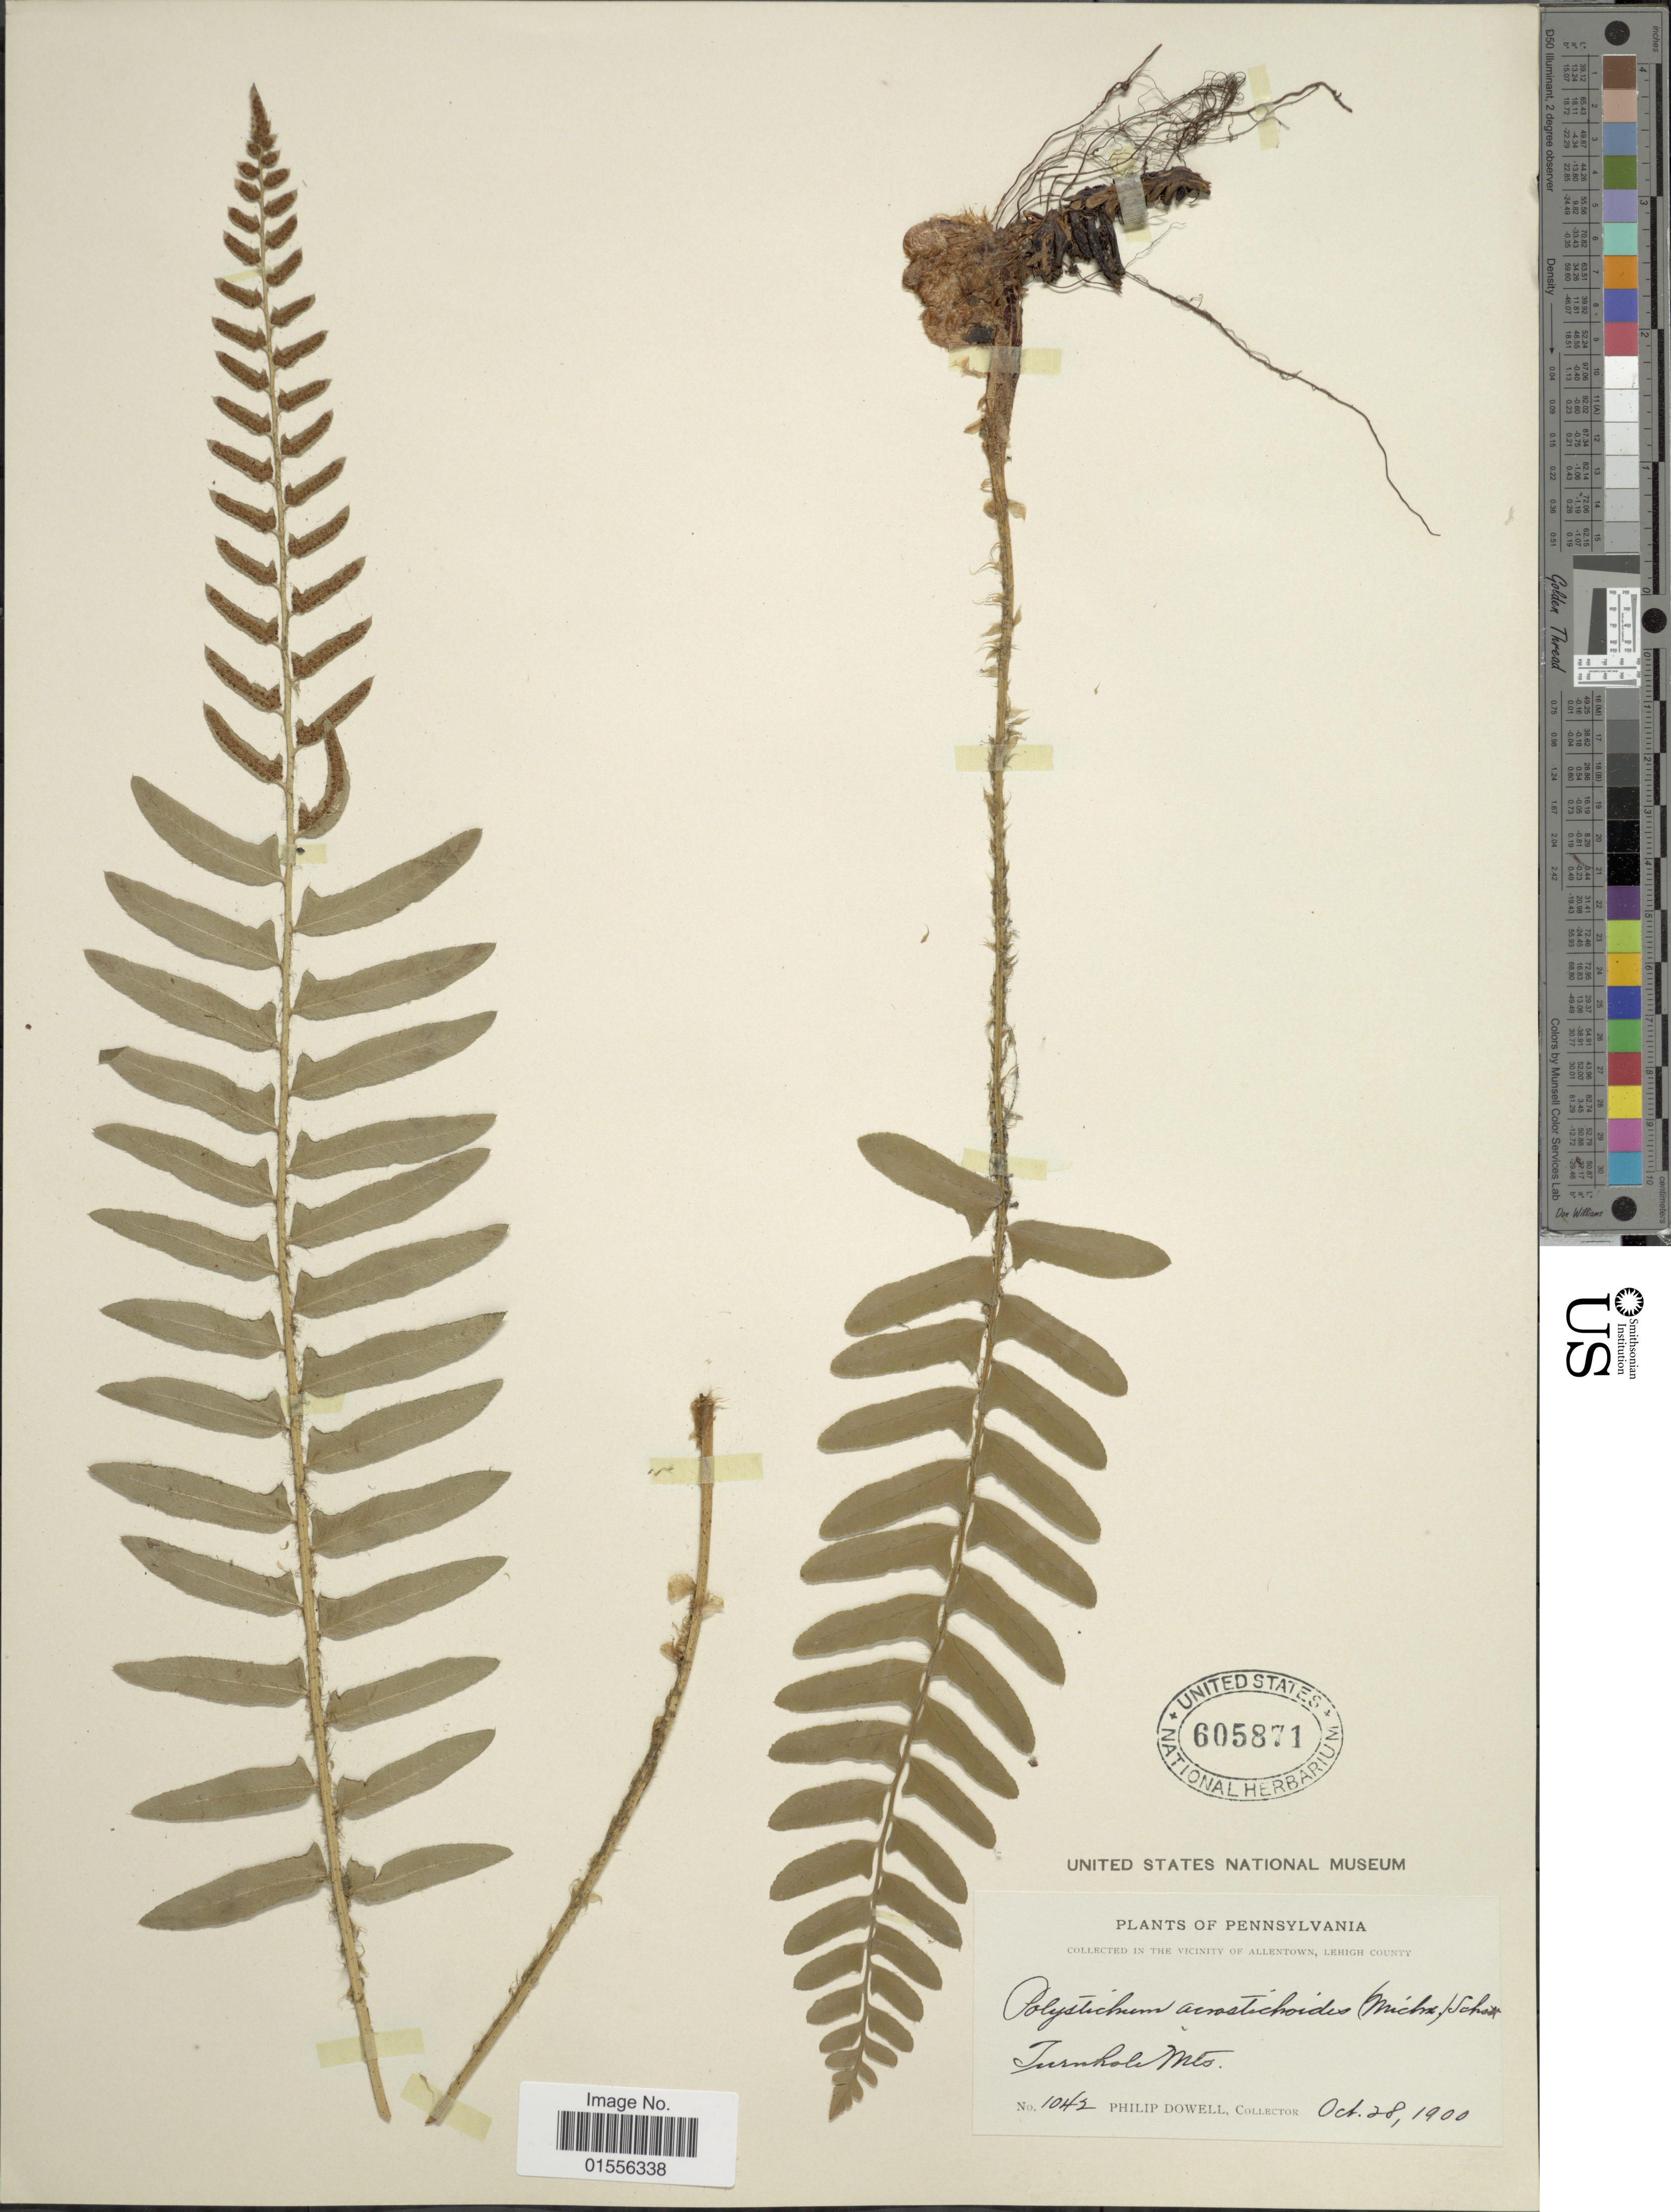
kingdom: Plantae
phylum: Tracheophyta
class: Polypodiopsida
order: Polypodiales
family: Dryopteridaceae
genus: Polystichum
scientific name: Polystichum acrostichoides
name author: (Michx.) Schott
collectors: P. Dowell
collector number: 1042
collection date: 1900-10-28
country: United States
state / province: Pennsylvania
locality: Vicinity of Allentown, Lehigh County, Turnhole Mts.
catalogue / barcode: US 605871